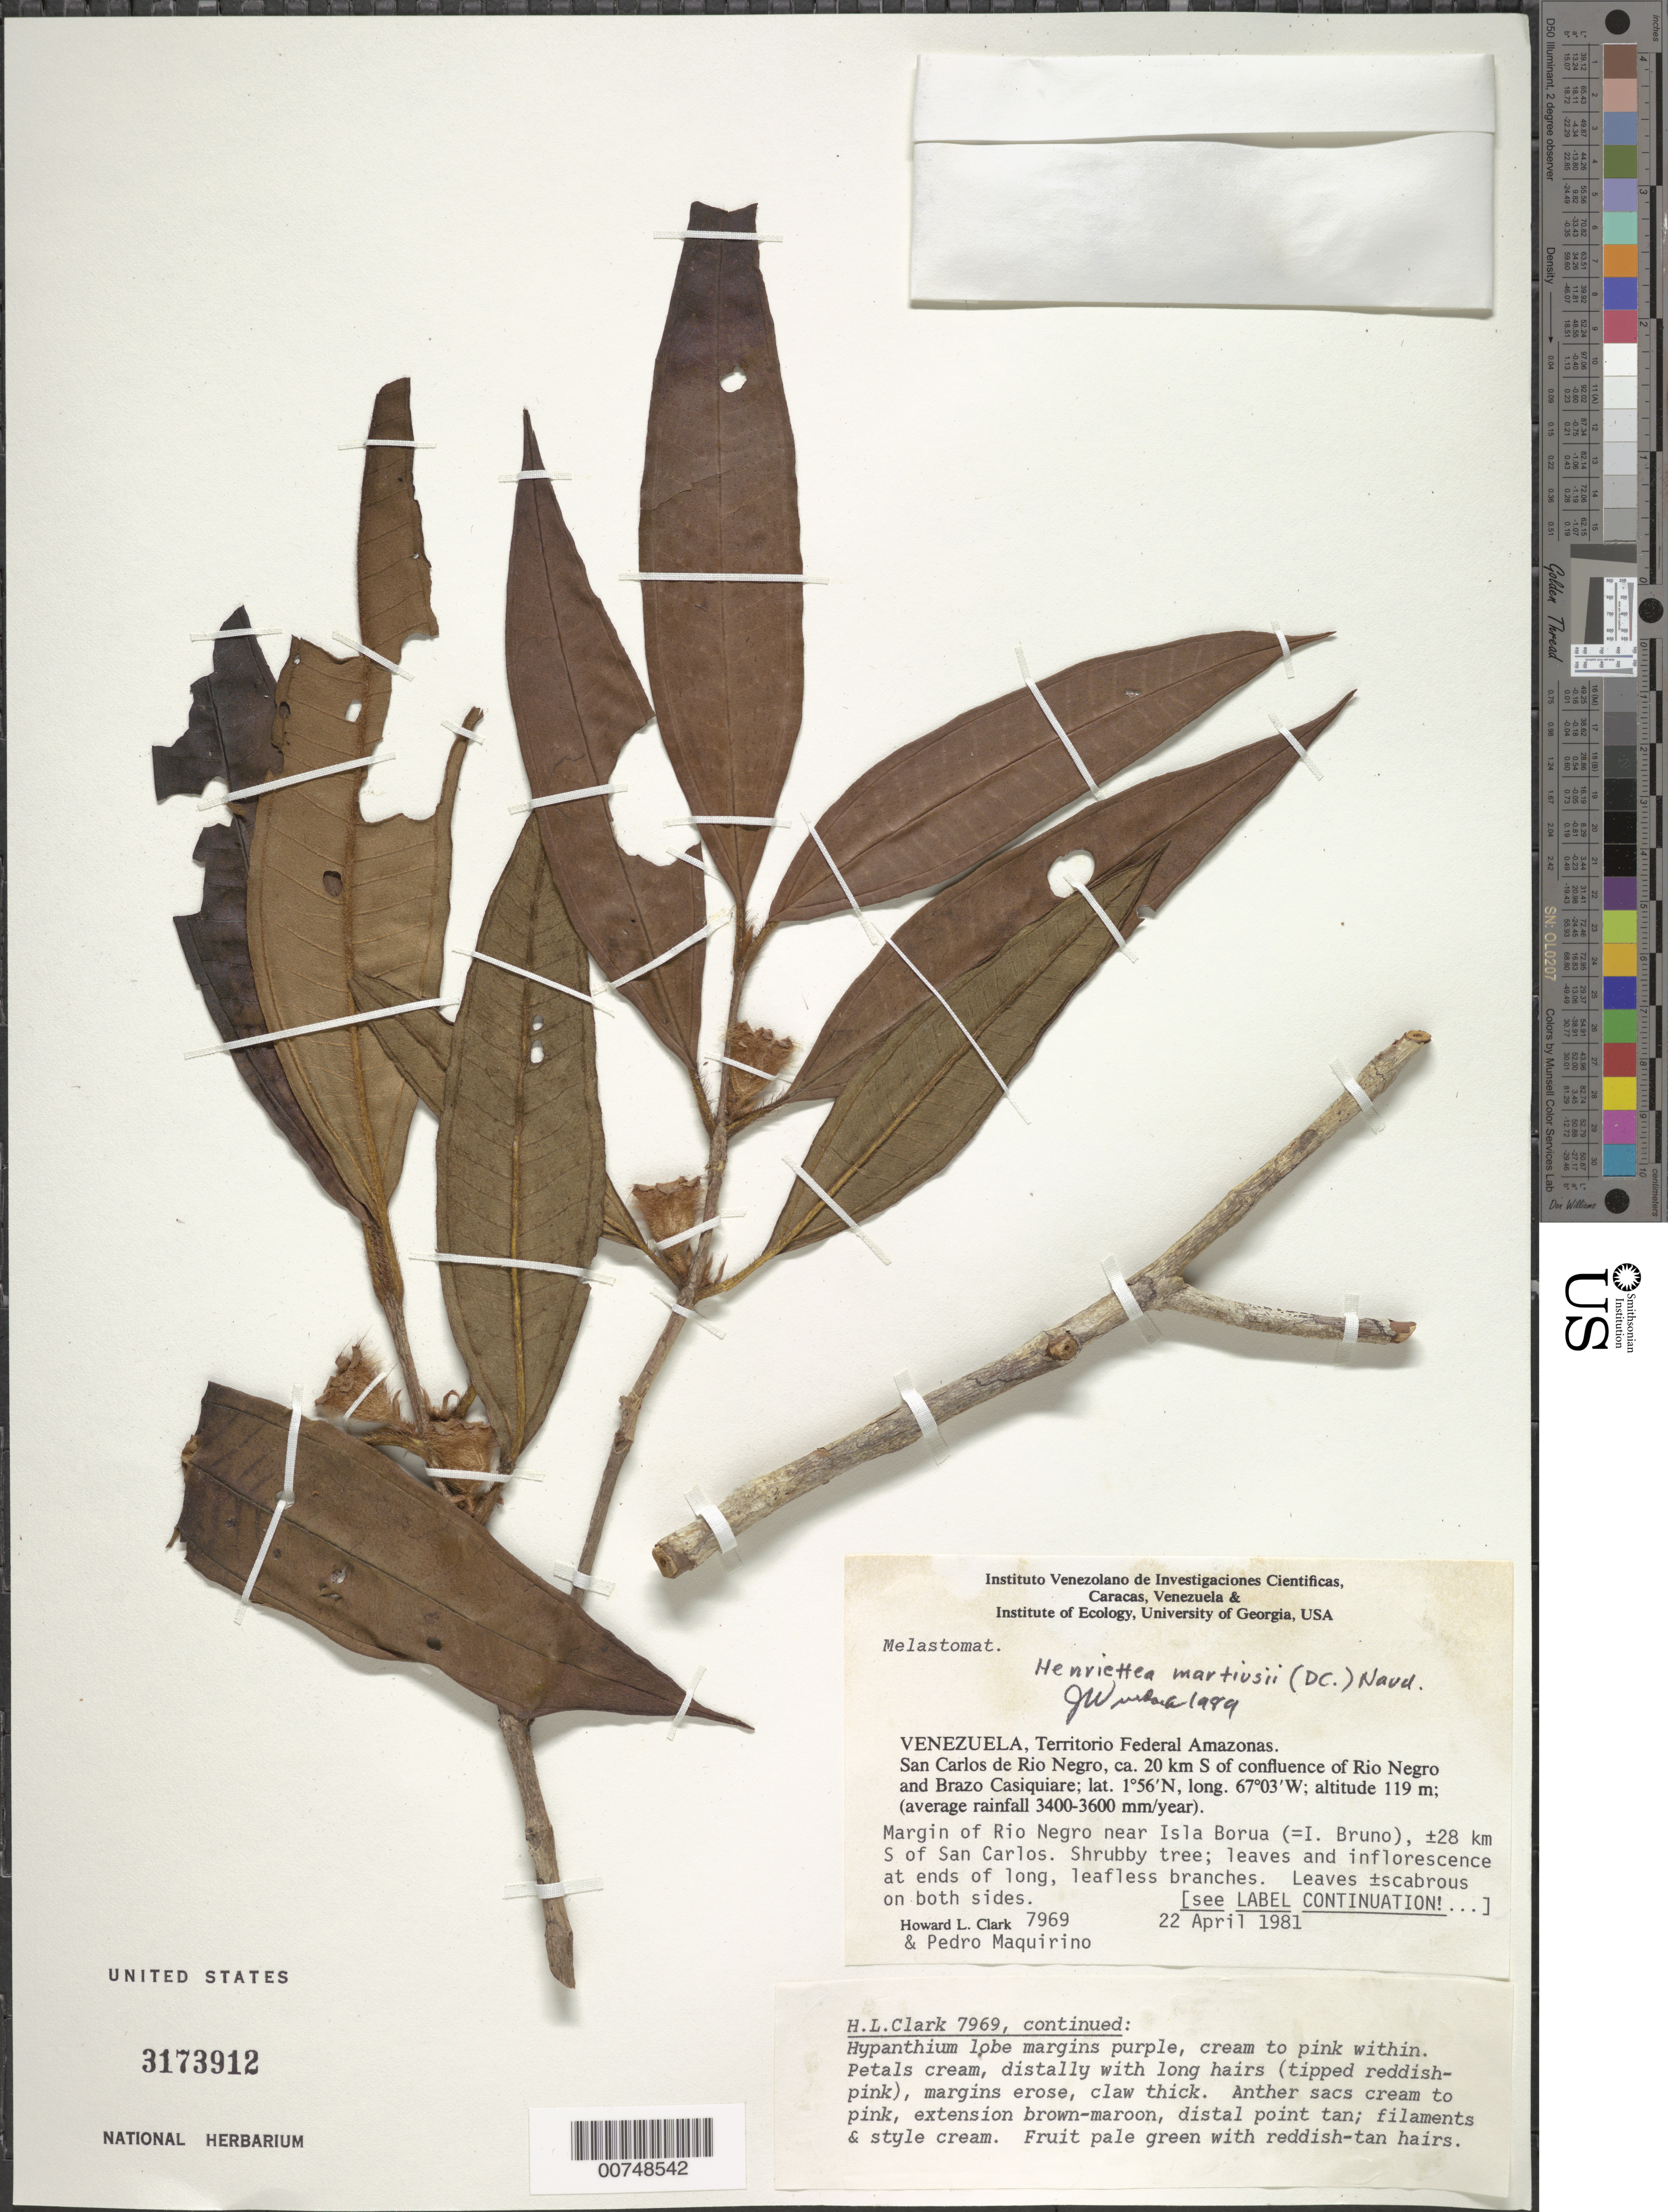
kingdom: Plantae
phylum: Tracheophyta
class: Magnoliopsida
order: Myrtales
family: Melastomataceae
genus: Henriettea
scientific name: Henriettea martiusii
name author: (DC.) Naudin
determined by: Wurdack, John J., (US), US (UNITED STATES)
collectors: H. L. Clark & P. Maquirino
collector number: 7969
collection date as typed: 22-Apr-81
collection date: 1981-04-22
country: Venezuela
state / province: Amazonas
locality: San Carlos de Río Negro, ca. 20 km S of confluence of Río Negro and Brazo Casiquiare; margin of Río Negro near isla Borua (= I. Bruno) ± 28 km S of San Carlos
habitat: River margin; average rainfall 3400 - 3600 mm/year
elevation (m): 119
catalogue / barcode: US 3173912